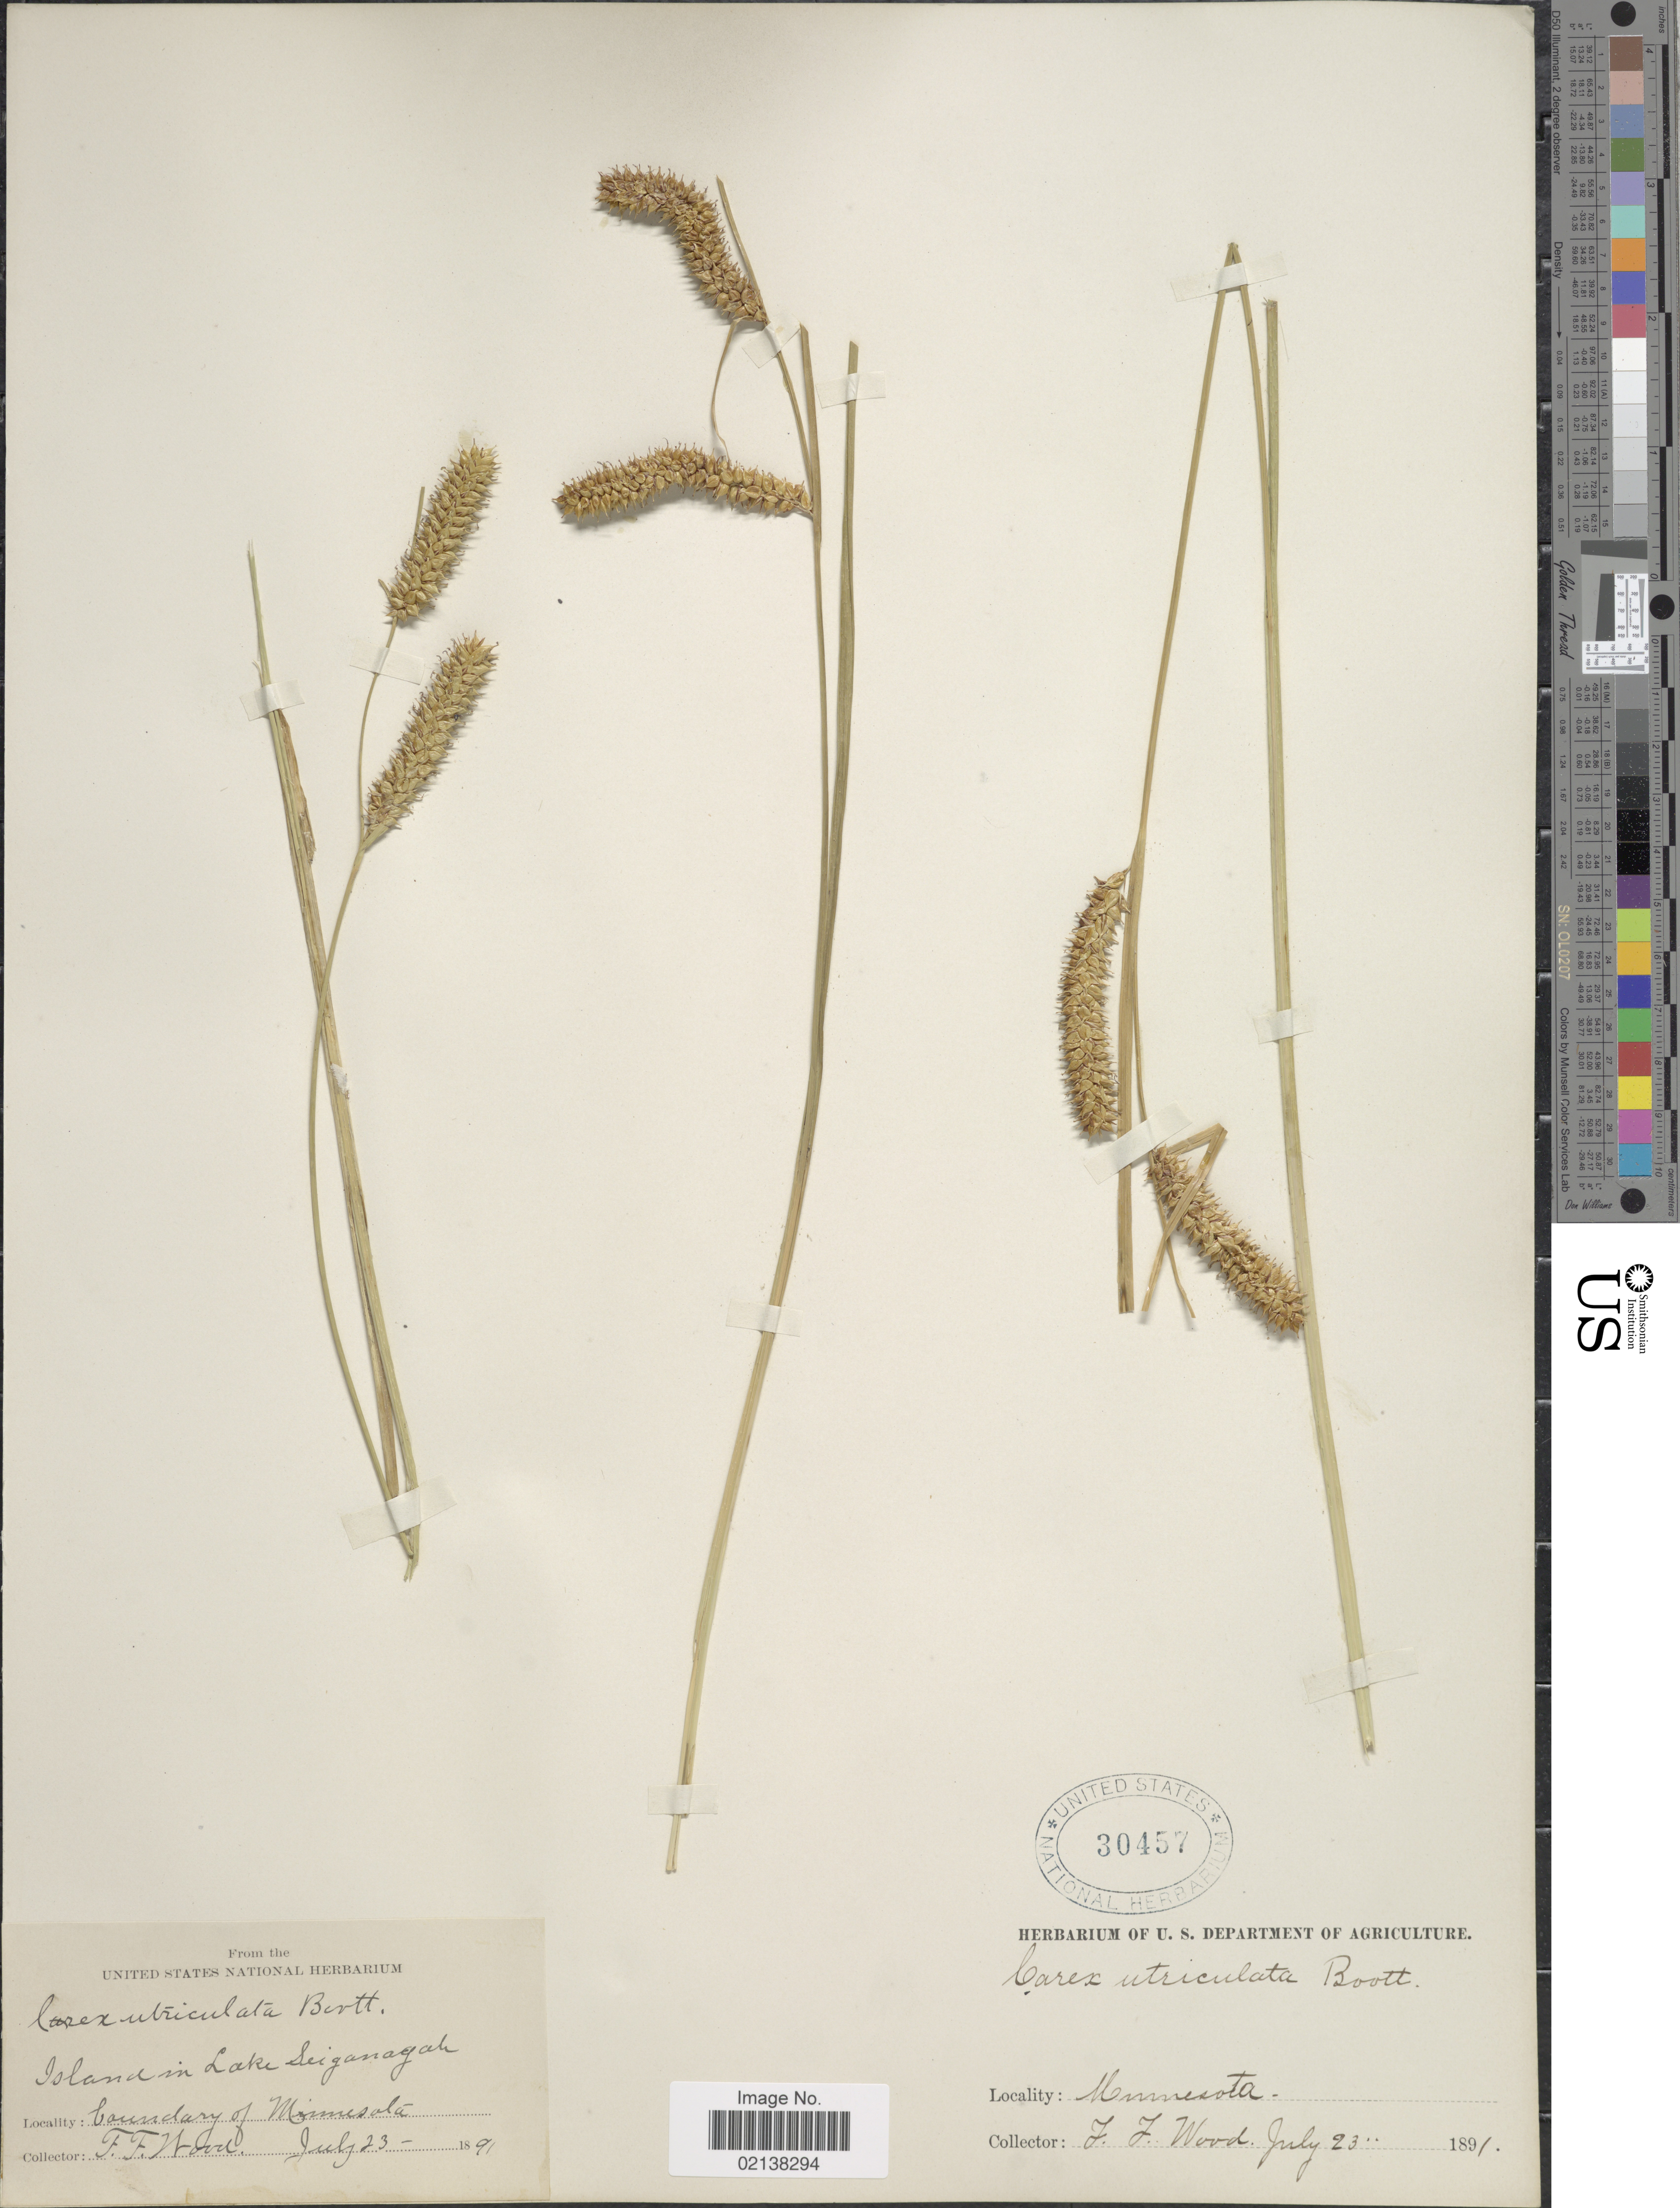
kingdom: Plantae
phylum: Tracheophyta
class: Liliopsida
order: Poales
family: Cyperaceae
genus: Carex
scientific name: Carex utriculata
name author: Boott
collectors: F. Wood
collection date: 1891-07-23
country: United States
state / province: Minnesota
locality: Island in Lake Seiganagah. Boundary of Minnesota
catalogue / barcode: US 30457